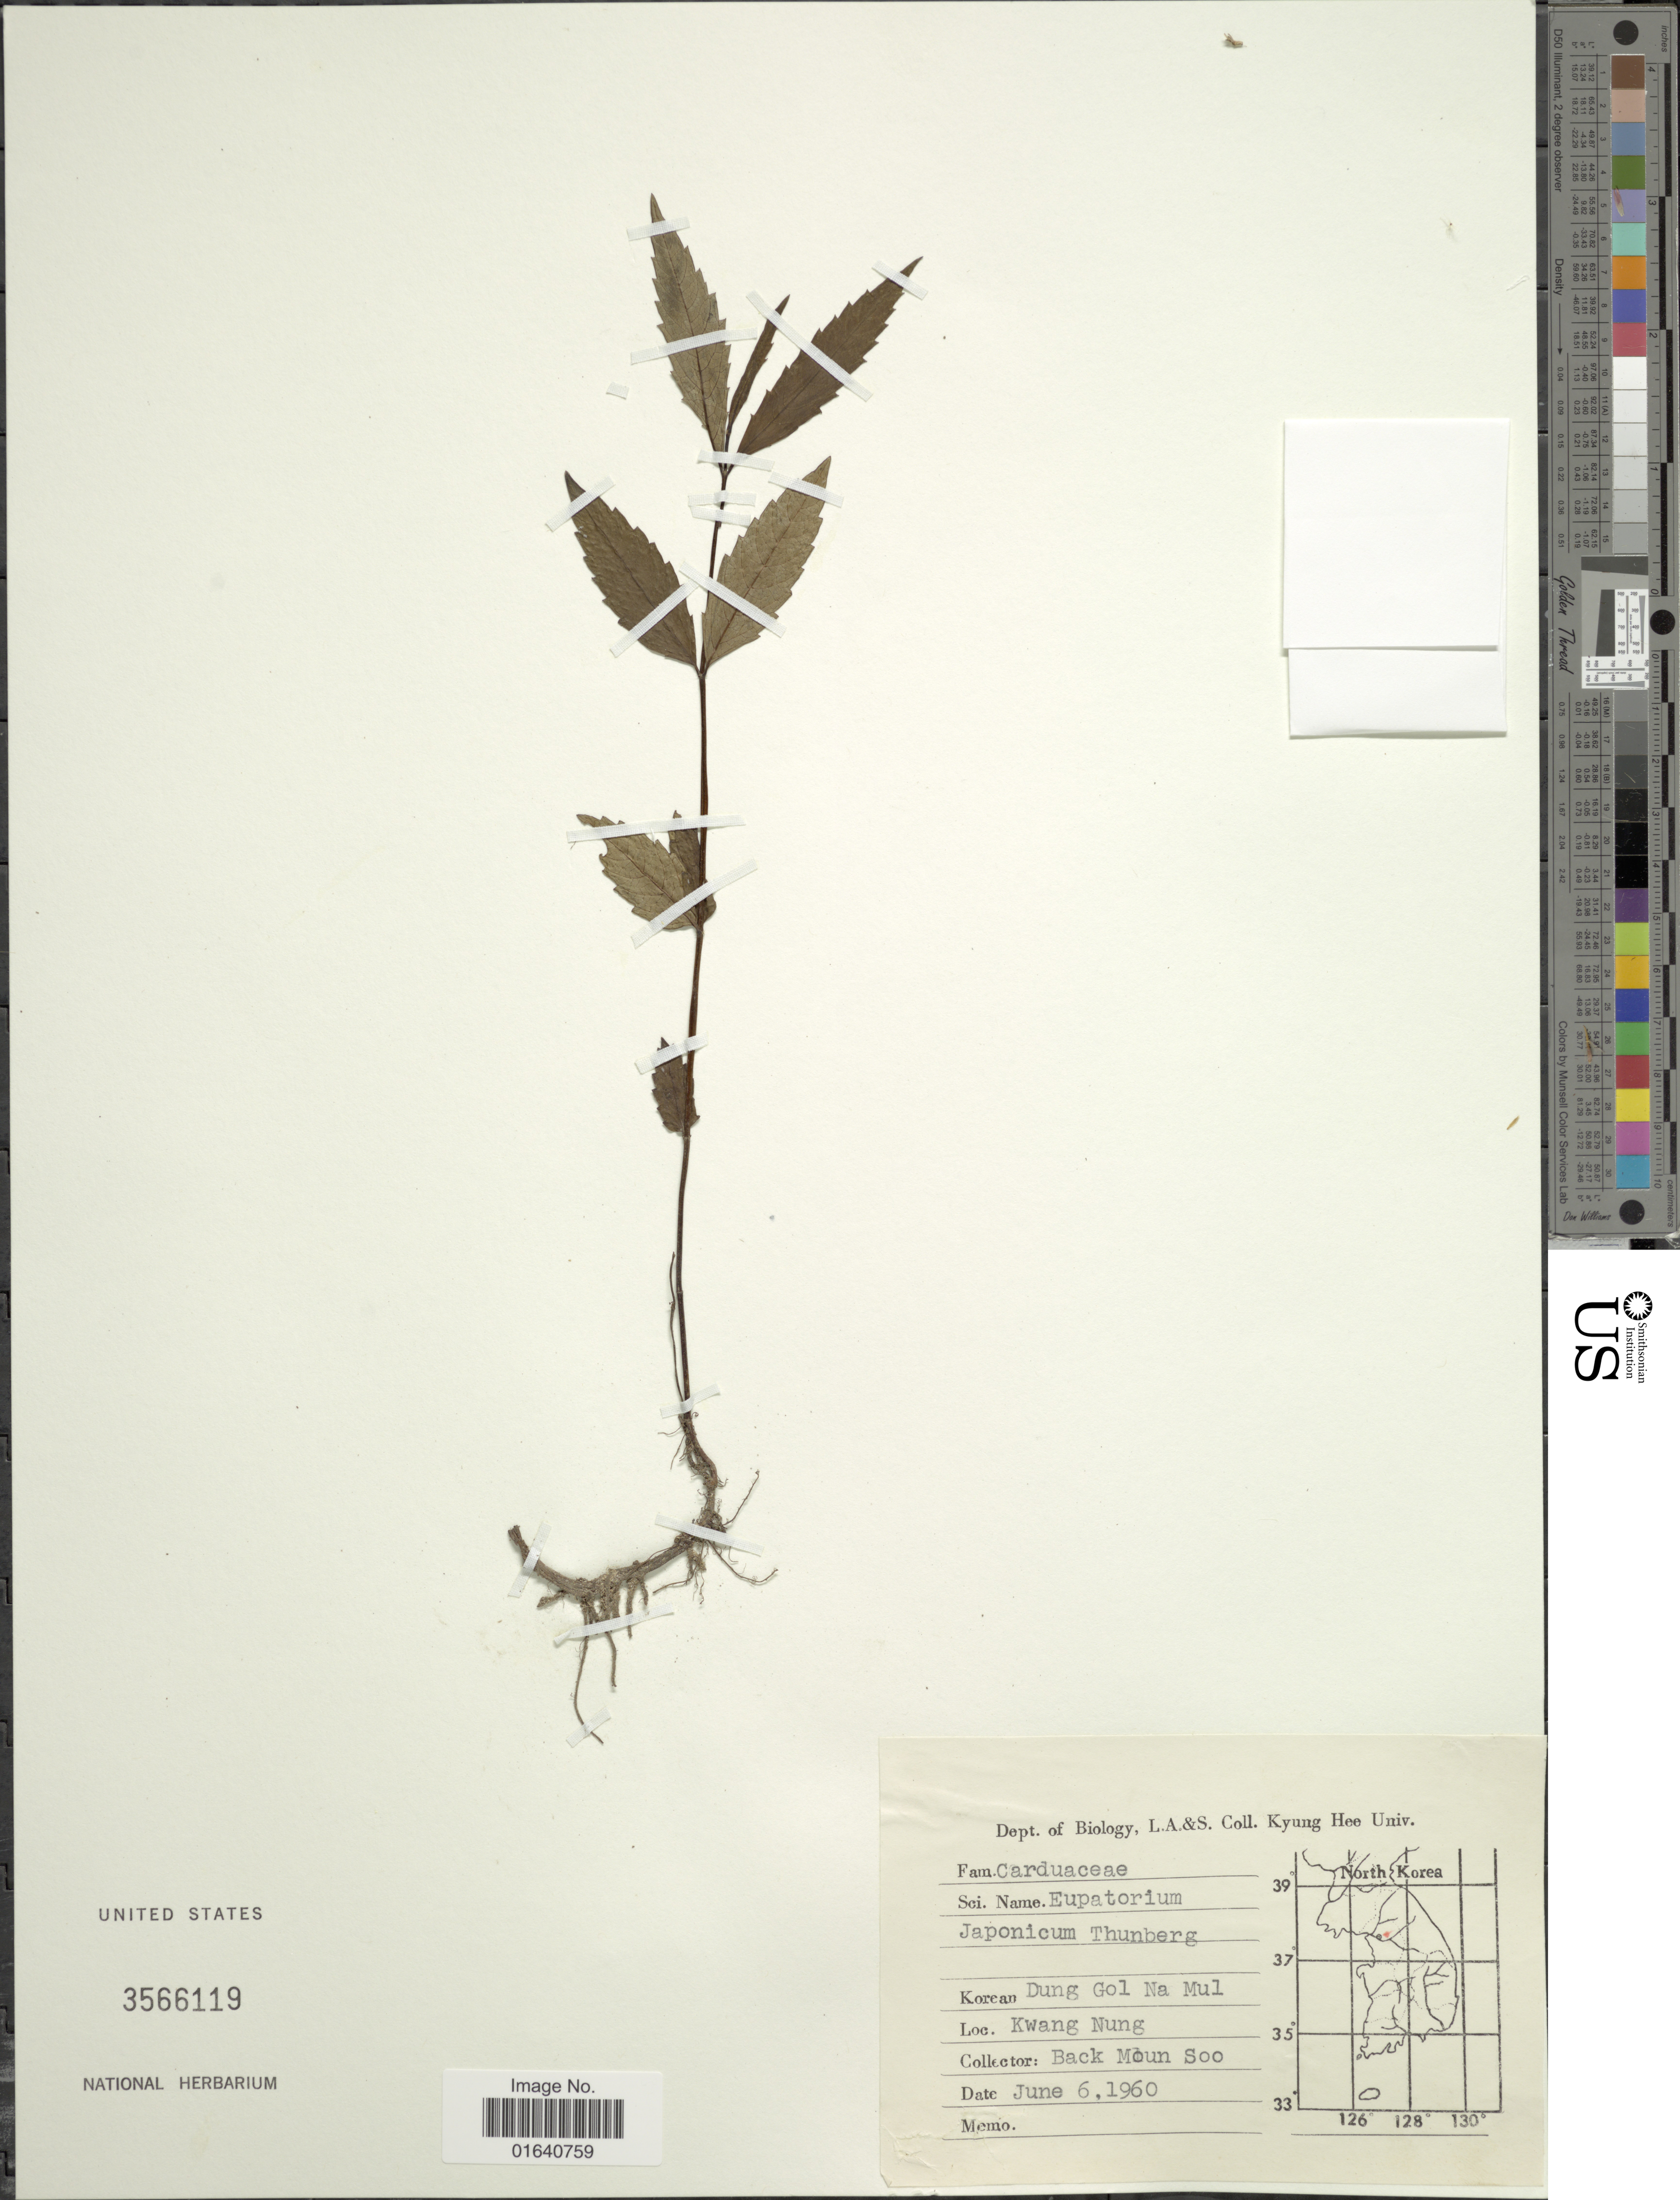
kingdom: Plantae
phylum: Tracheophyta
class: Magnoliopsida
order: Asterales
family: Asteraceae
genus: Eupatorium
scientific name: Eupatorium japonicum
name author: Thunb.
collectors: B. Soo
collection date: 1960-06-06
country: North Korea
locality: Korean Dung Gol Na Mul, Kwang Nung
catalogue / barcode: US 3566119